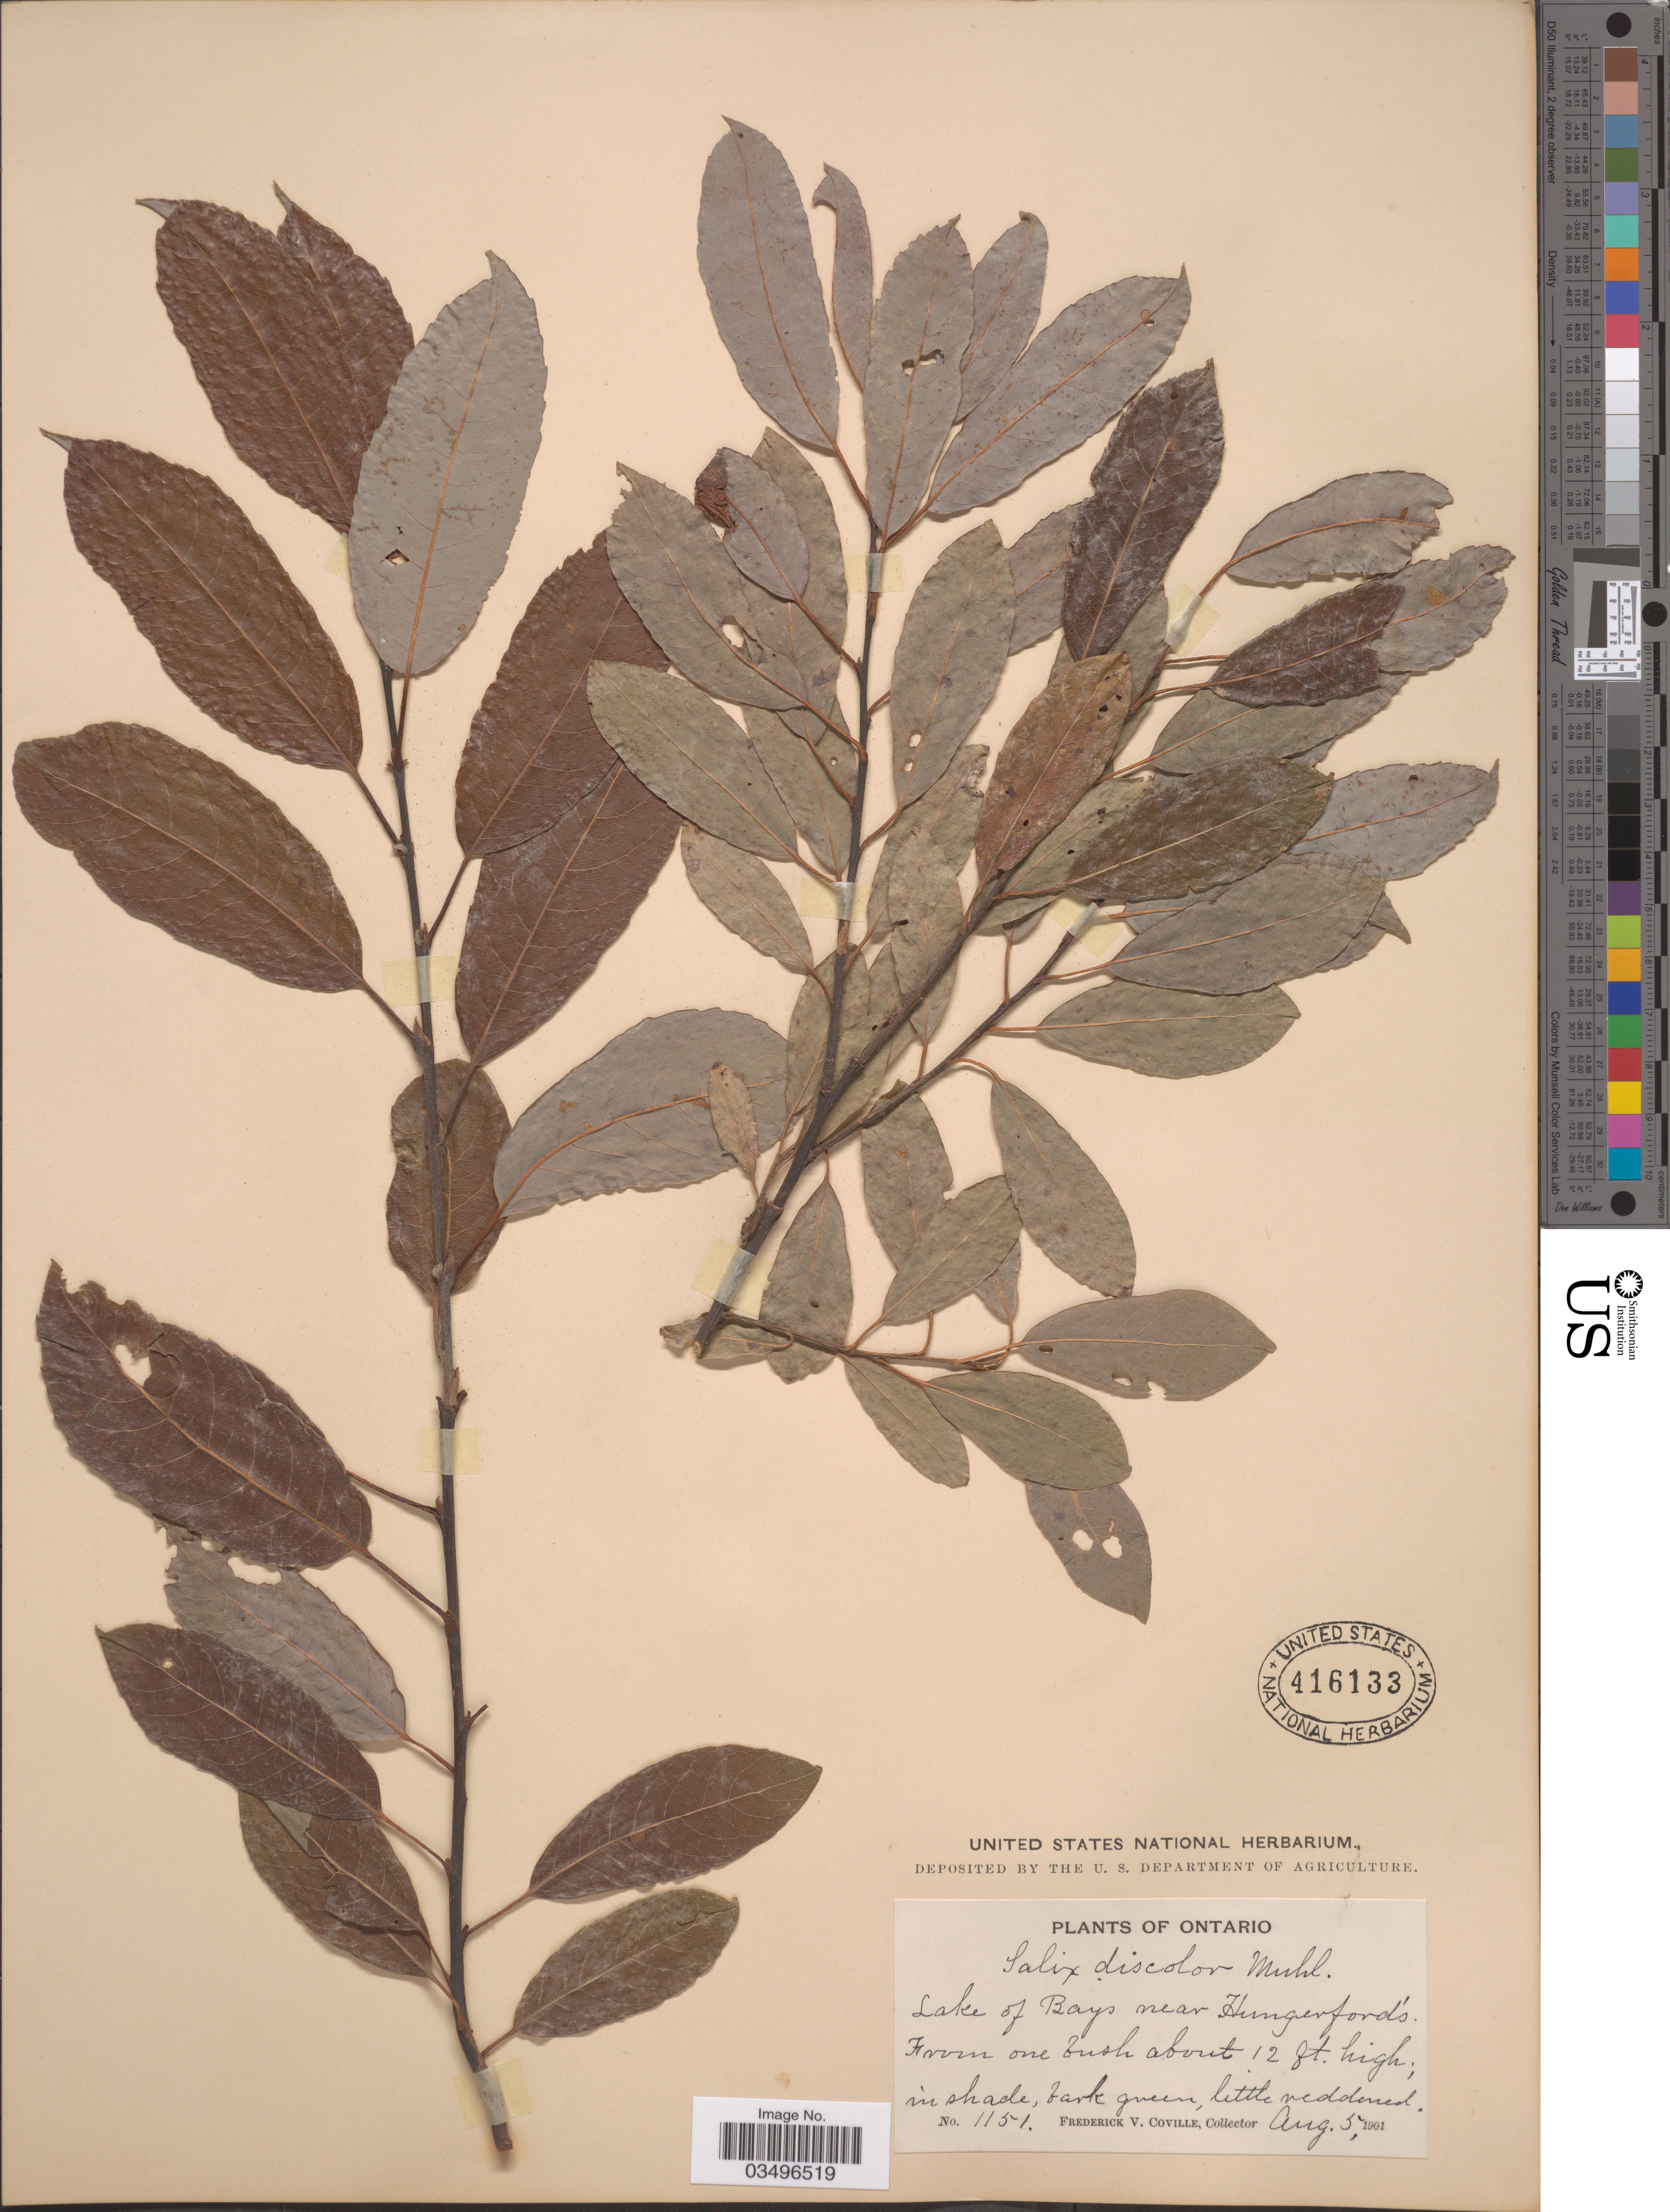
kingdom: Plantae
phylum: Tracheophyta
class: Magnoliopsida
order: Malpighiales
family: Salicaceae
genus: Salix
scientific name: Salix discolor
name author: Muhl.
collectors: F. V. Coville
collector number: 1151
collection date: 1901-08-05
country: Canada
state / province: Ontario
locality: Lake of Bays near Hungerford's.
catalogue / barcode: US 416133